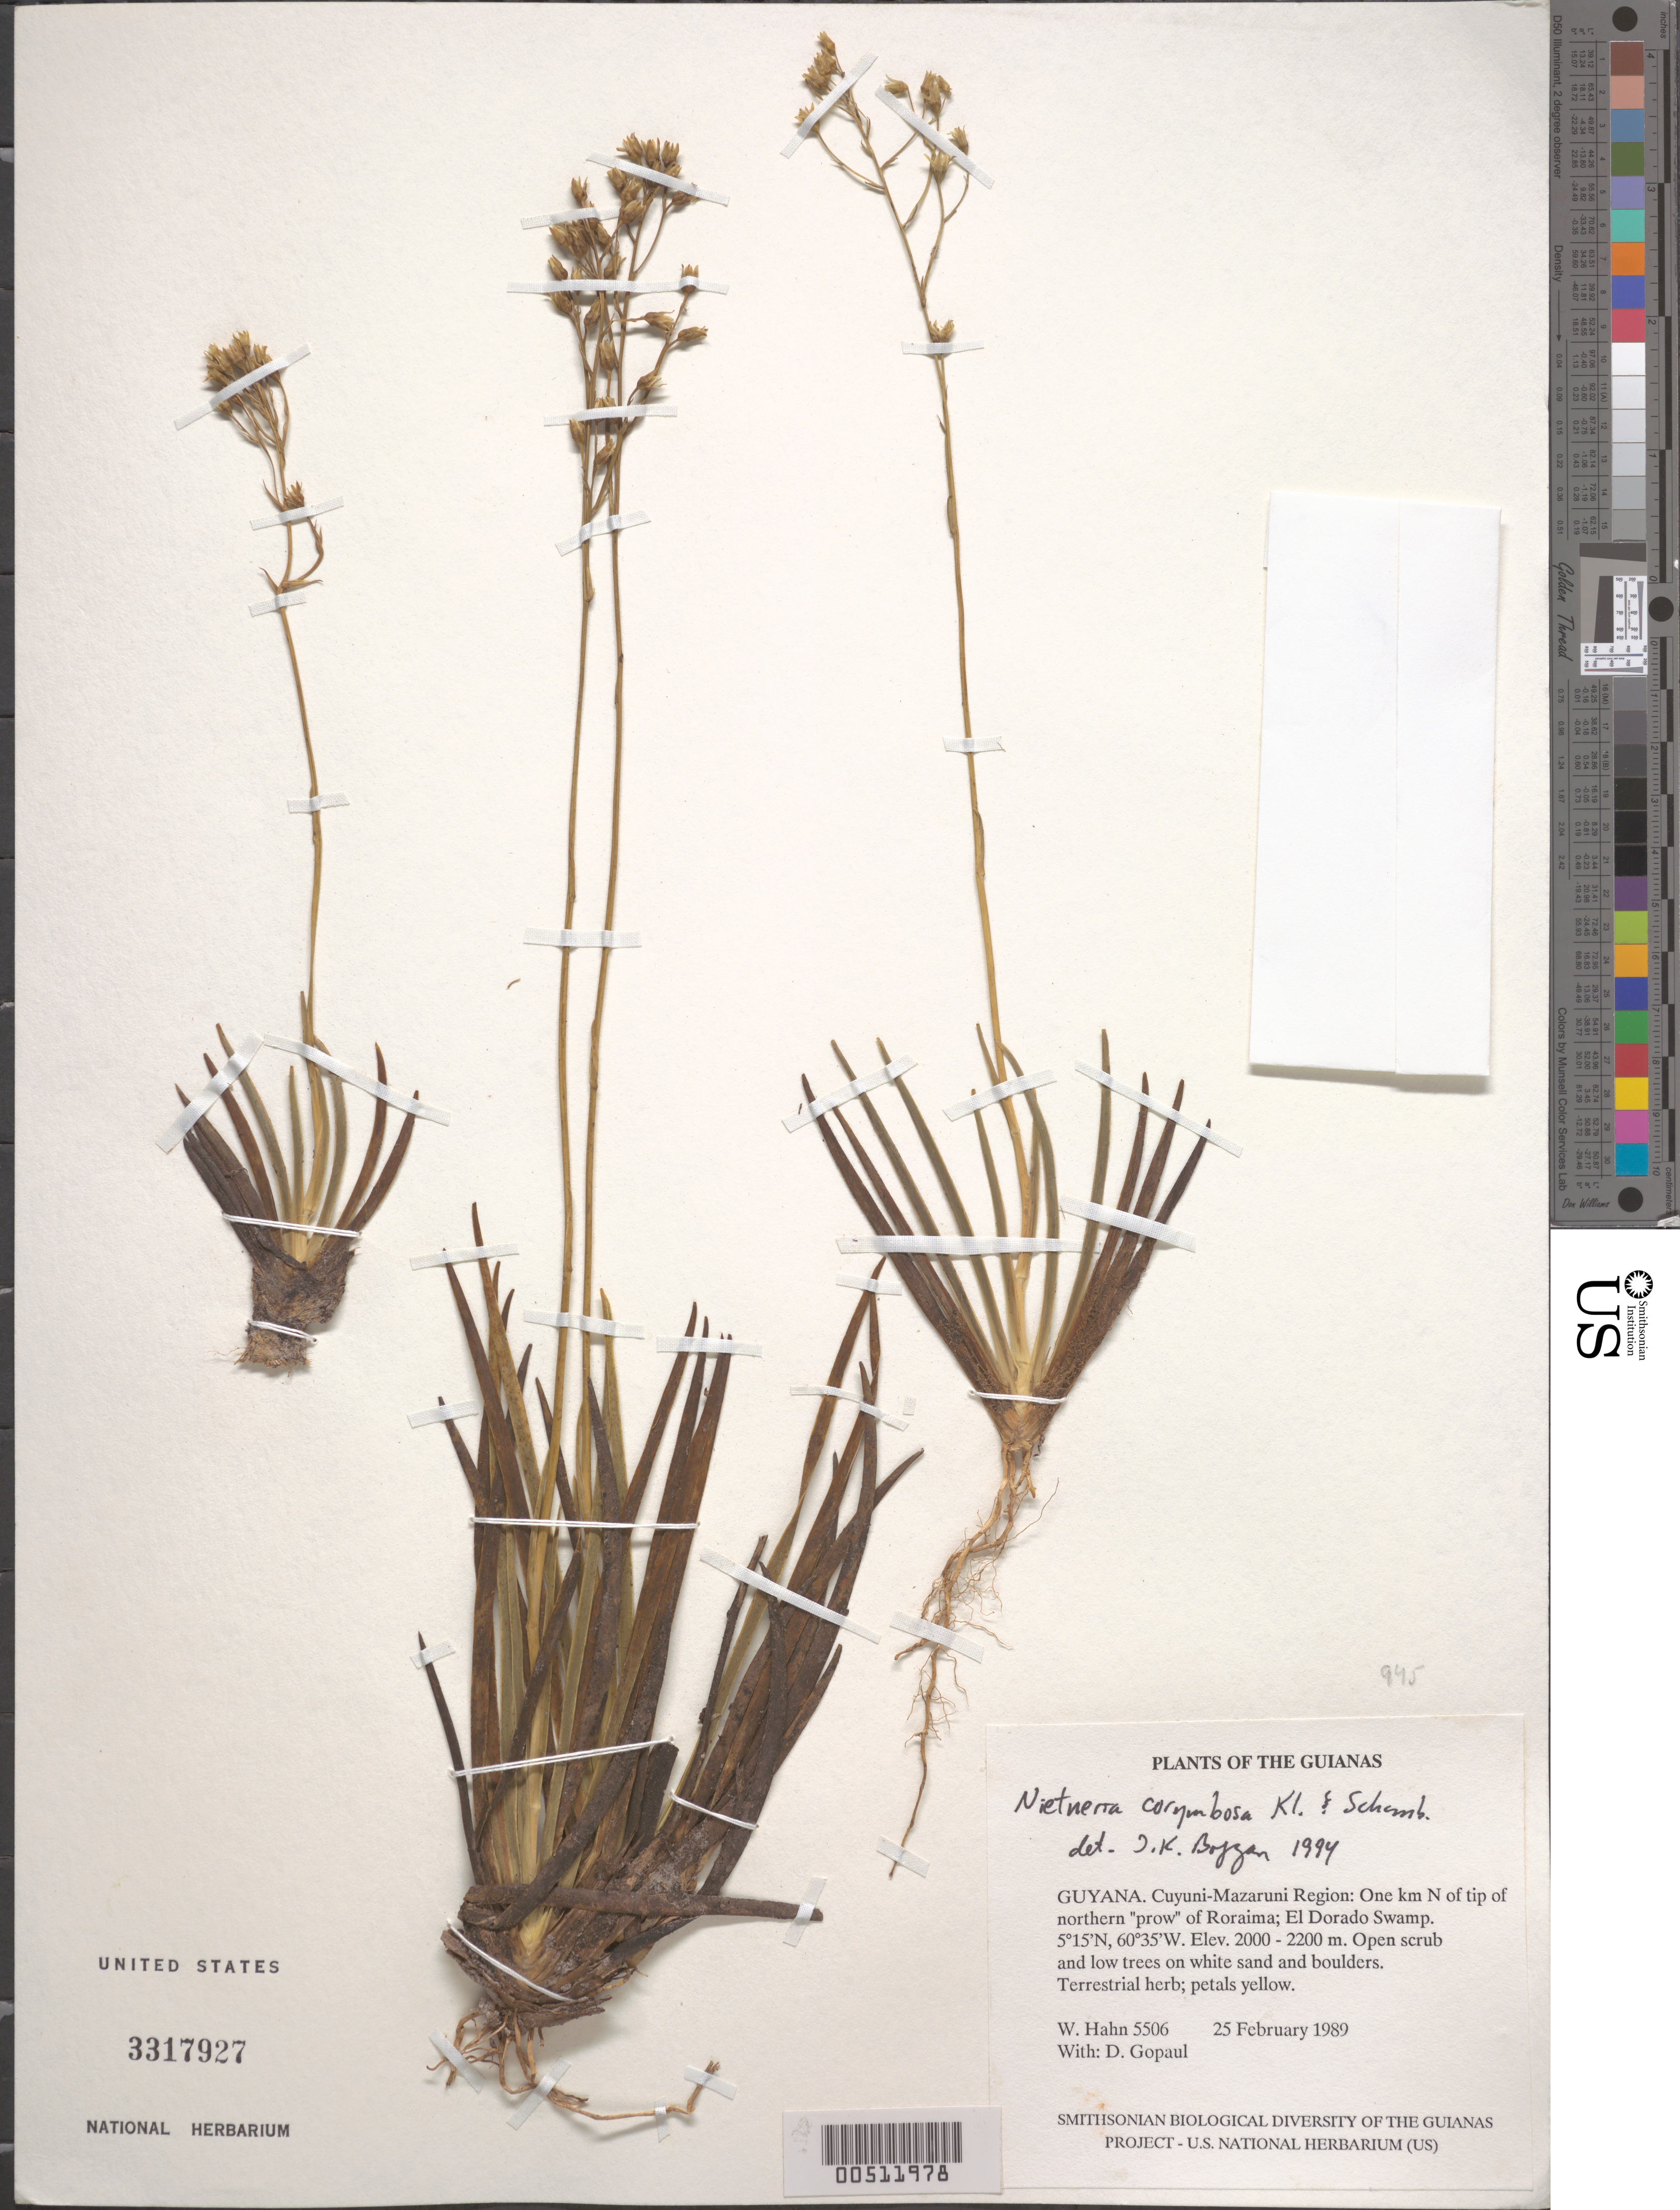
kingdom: Plantae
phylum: Tracheophyta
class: Liliopsida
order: Dioscoreales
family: Nartheciaceae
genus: Nietneria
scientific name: Nietneria corymbosa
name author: Klotzsch & M.R. Schomb. ex B.D. Jacks.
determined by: Boggan, J. K., (US), NMNH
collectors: W. Hahn & D. Gopaul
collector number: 5506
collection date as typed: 25 February 1989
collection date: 1989-02-25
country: Guyana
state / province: Cuyuni-Mazaruni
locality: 1 km N of tip of northern "prow" of Roraima; El Dorado Swamp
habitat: Open scrub and low trees on white sand and boulders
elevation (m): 2000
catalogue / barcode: US 3317927